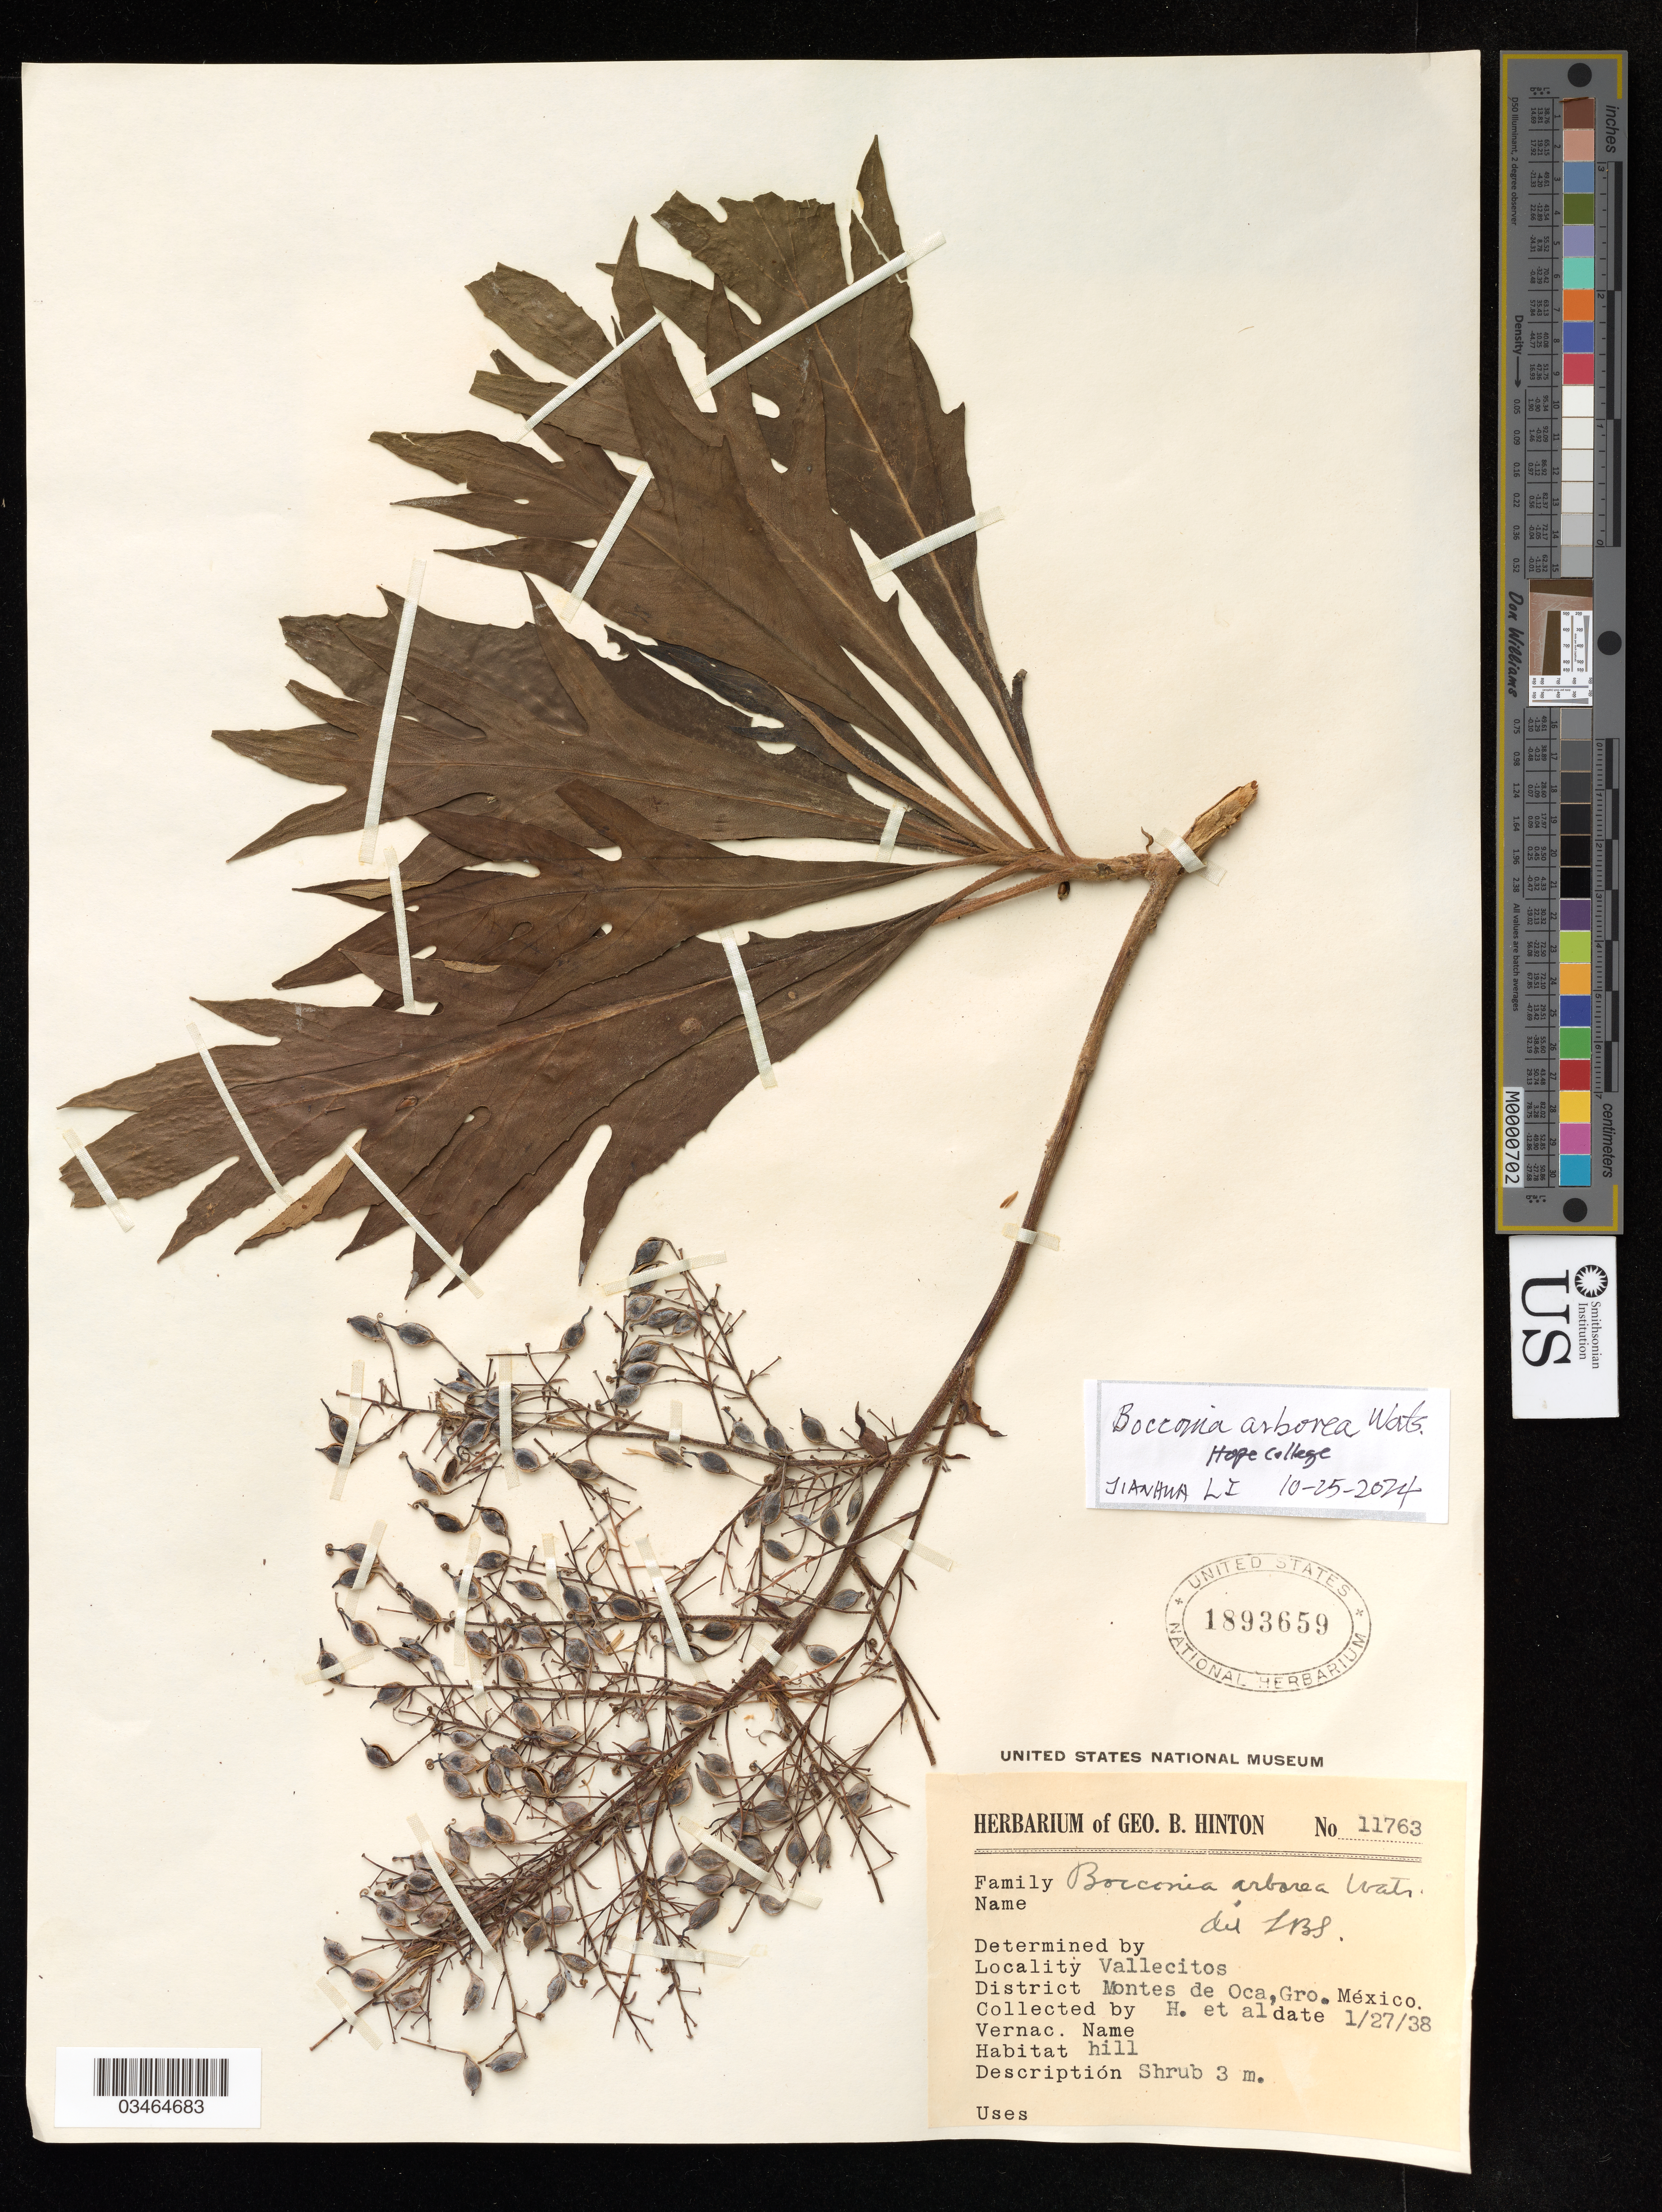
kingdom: Plantae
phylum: Tracheophyta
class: Magnoliopsida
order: Ranunculales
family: Papaveraceae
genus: Bocconia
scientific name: Bocconia arborea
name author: S. Watson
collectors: G. B. Hinton & et al.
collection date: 1938-01-27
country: Mexico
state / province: México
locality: Vallecitos, Montes de Oca, Gro.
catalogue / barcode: US 1893659